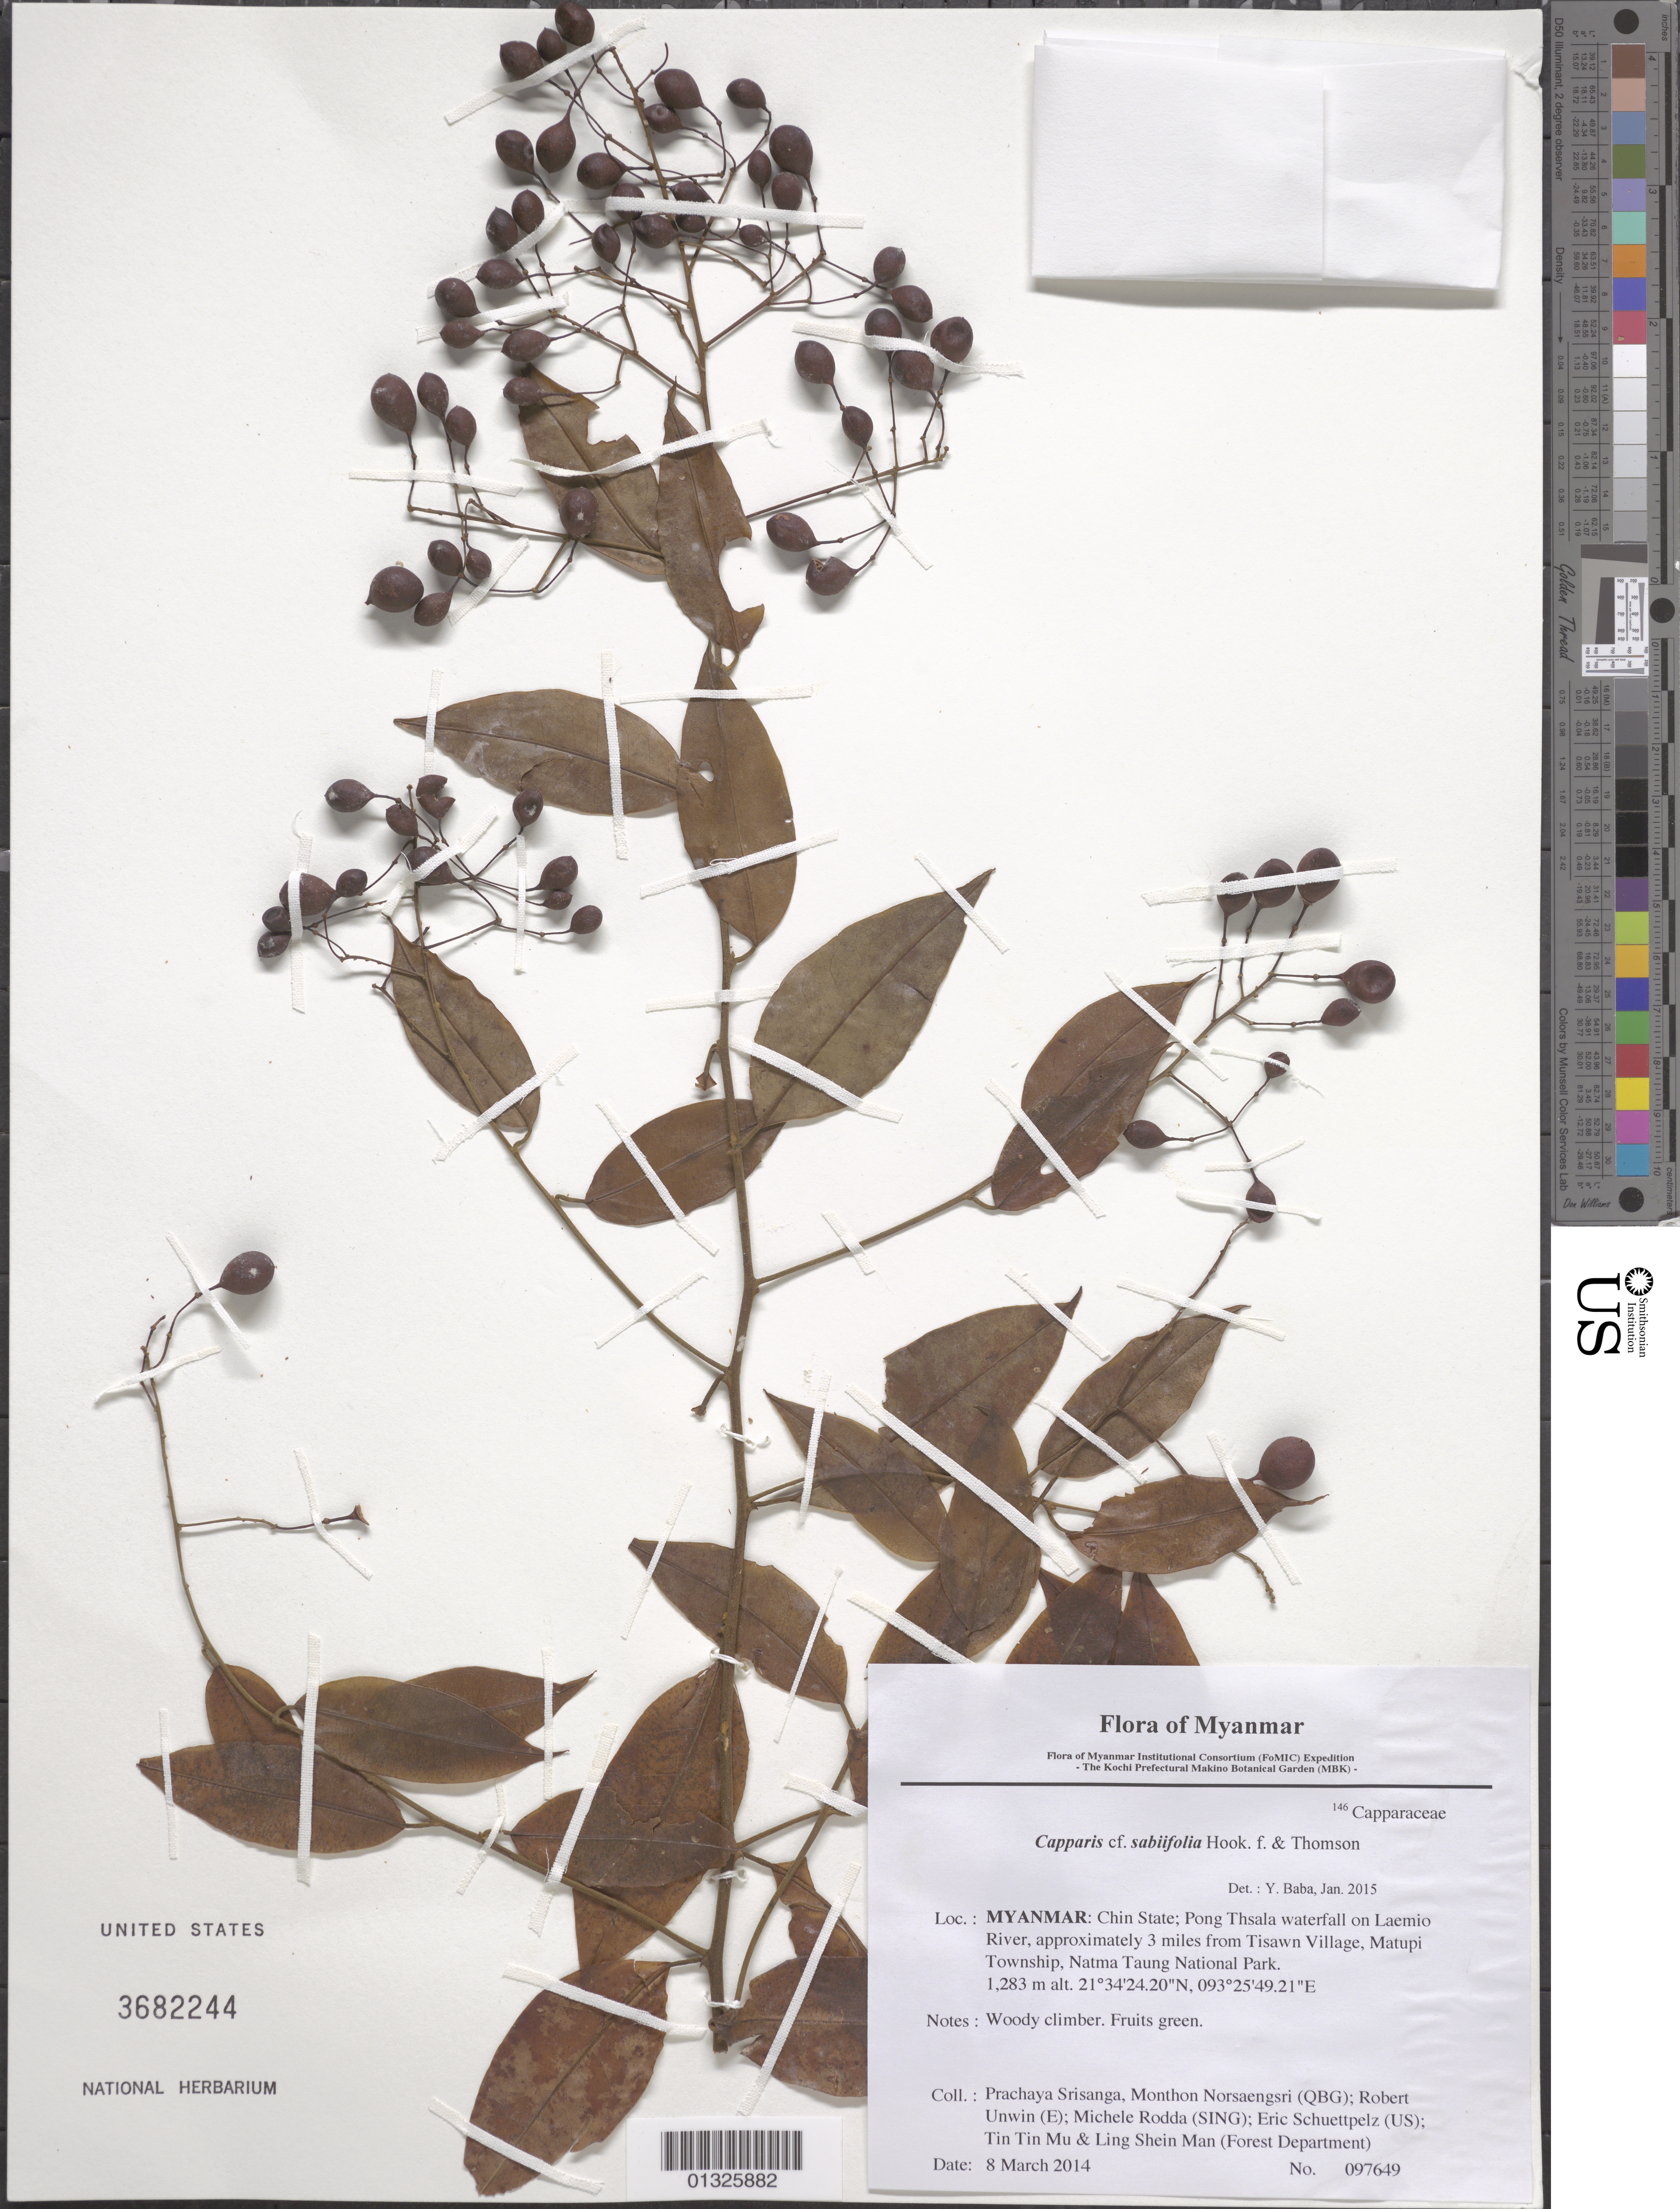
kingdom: Plantae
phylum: Tracheophyta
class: Magnoliopsida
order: Brassicales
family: Capparaceae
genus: Capparis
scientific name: Capparis sabiifolia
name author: Hook. f. & P.H. Thomson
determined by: Baba, Y.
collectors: P. Srisanga, M. Norsaengsri, R. Unwin, M. Rodda, E. Schuettpelz, Tin Tin Mu & Ling Shein Man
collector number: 97649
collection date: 2014-03-08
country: Myanmar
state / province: Chin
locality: Pong Thsala waterfall on Laemio River, approximately 3 miles from Tisawn Village, Matupi Township, Natma Taung National Park.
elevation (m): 1283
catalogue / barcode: US 3682244